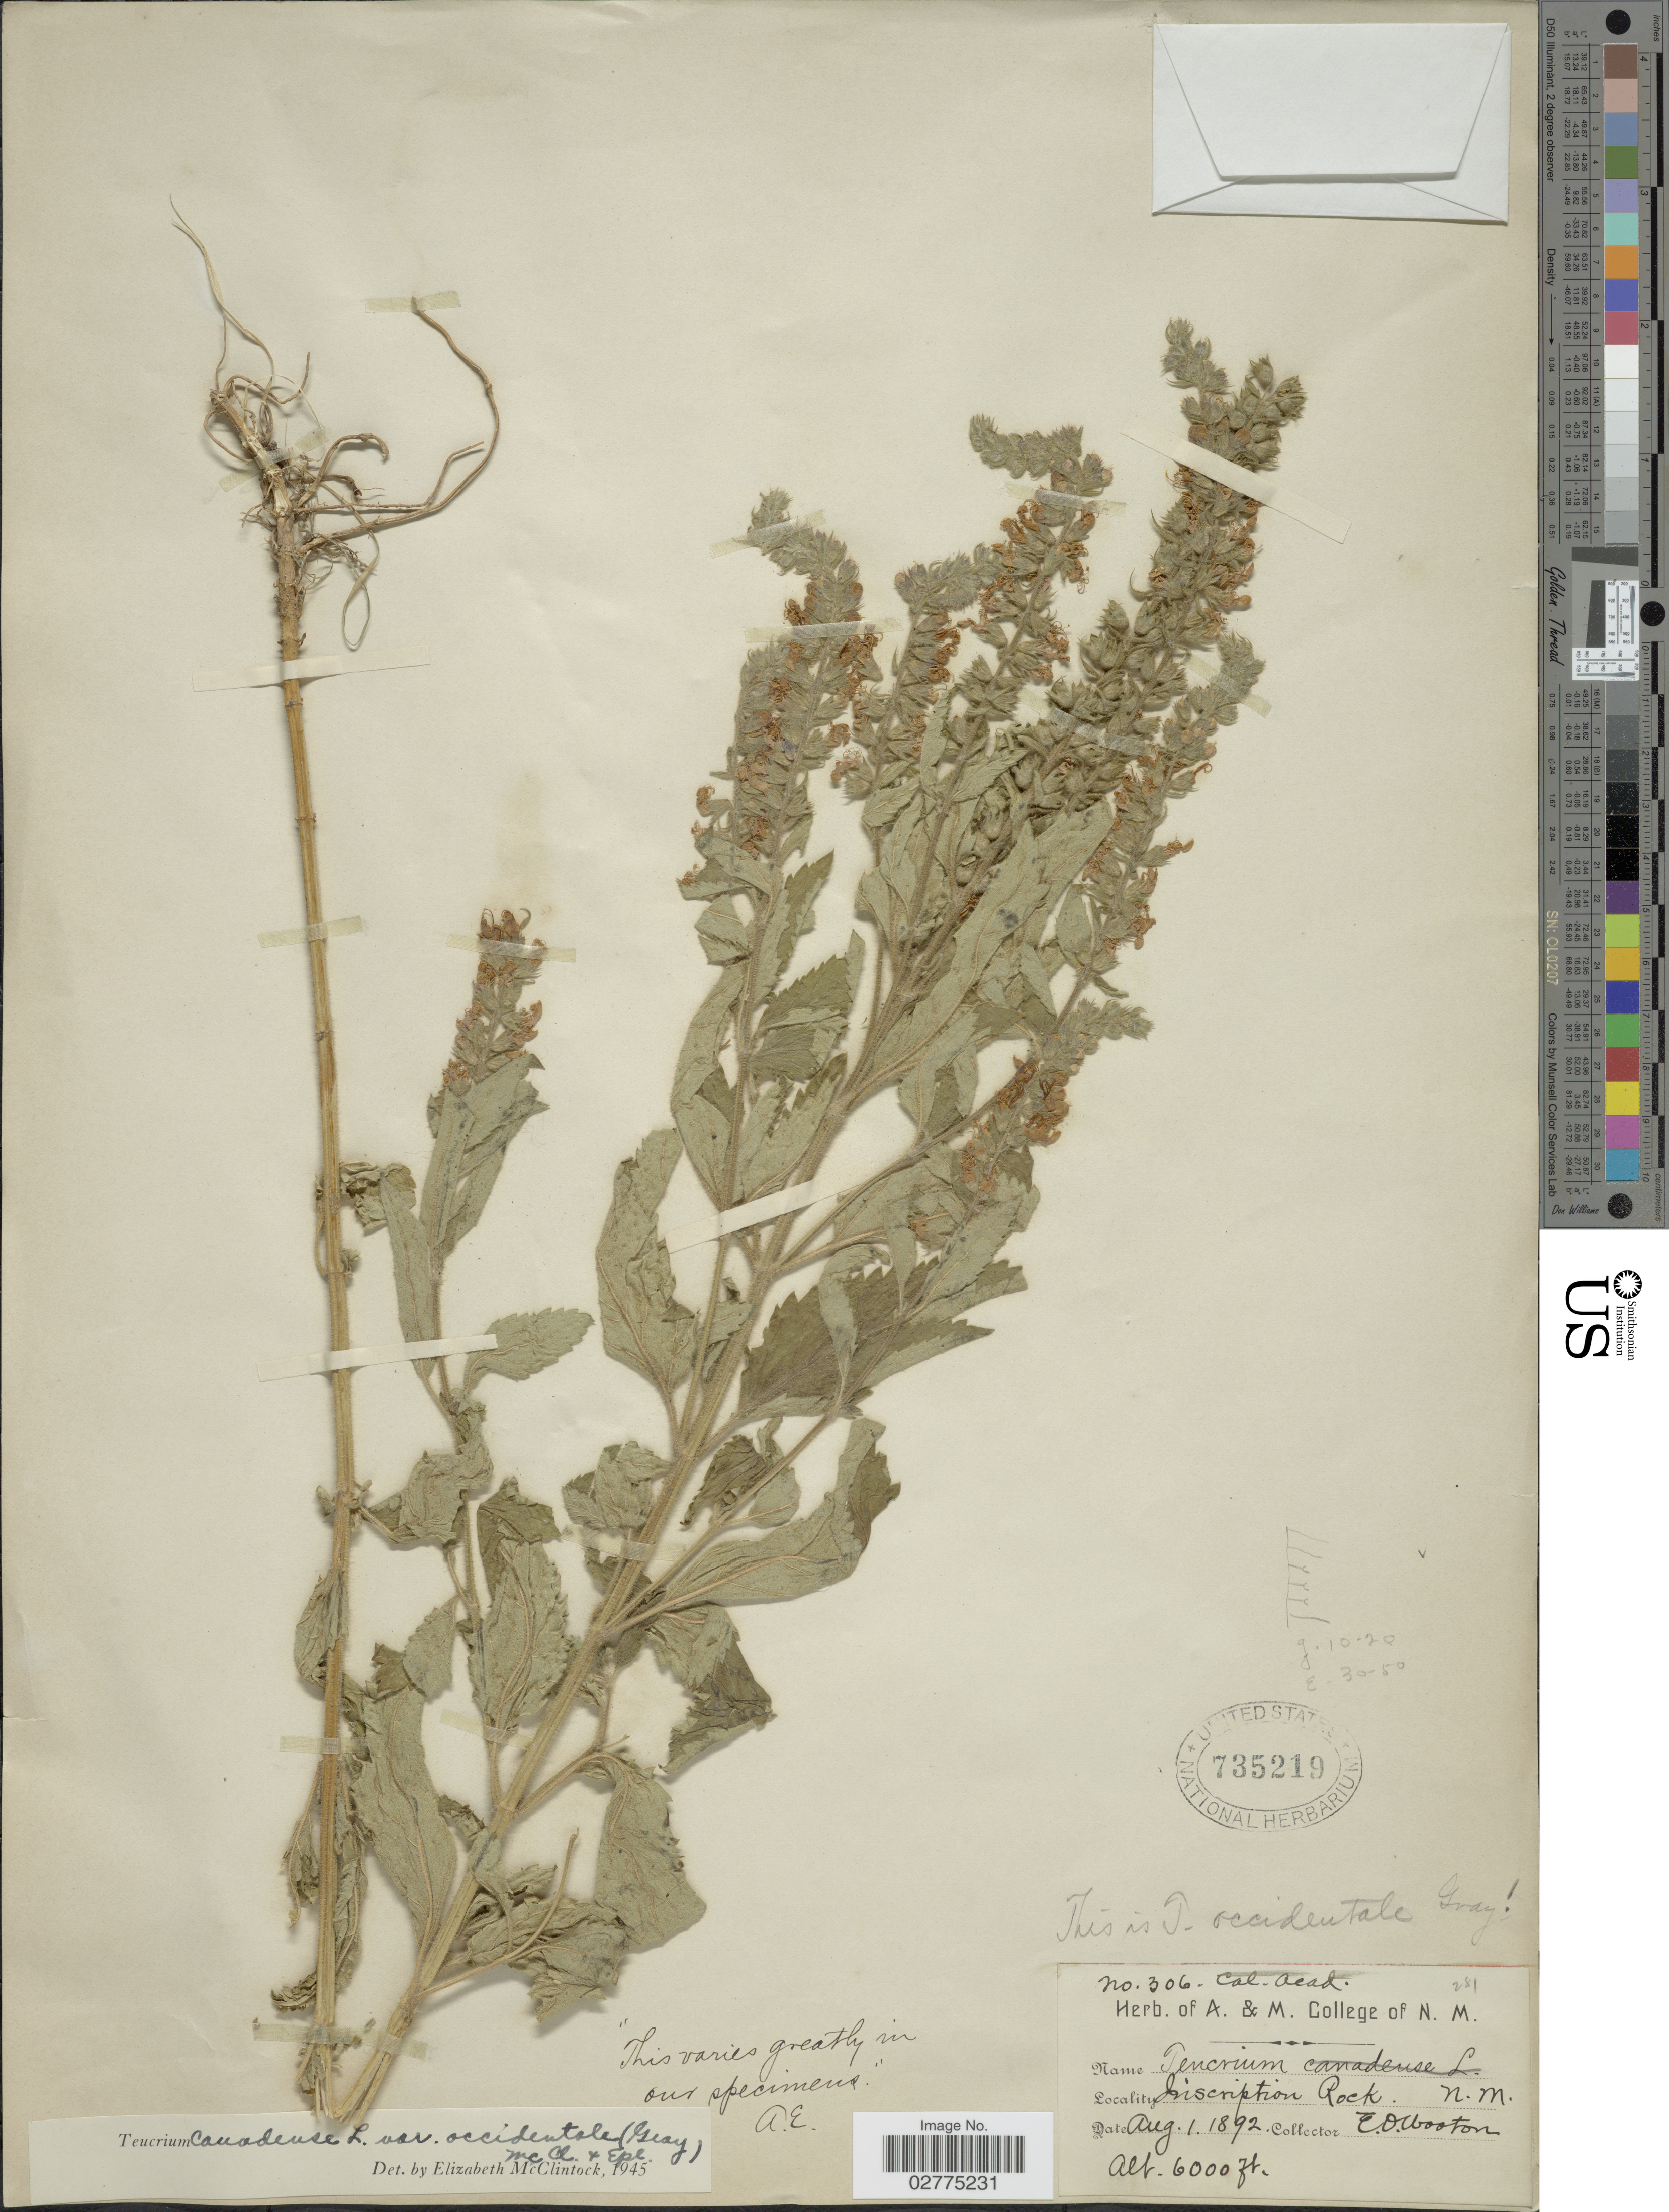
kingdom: Plantae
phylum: Tracheophyta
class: Magnoliopsida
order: Lamiales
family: Lamiaceae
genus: Teucrium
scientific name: Teucrium canadense var. occidentale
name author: (A. Gray) E. M. McClint. & Epling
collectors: E. O. Wooton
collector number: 306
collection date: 1892-08-01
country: United States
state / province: New Mexico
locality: Discription Rock, N.M.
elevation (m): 1829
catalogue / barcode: US 735219